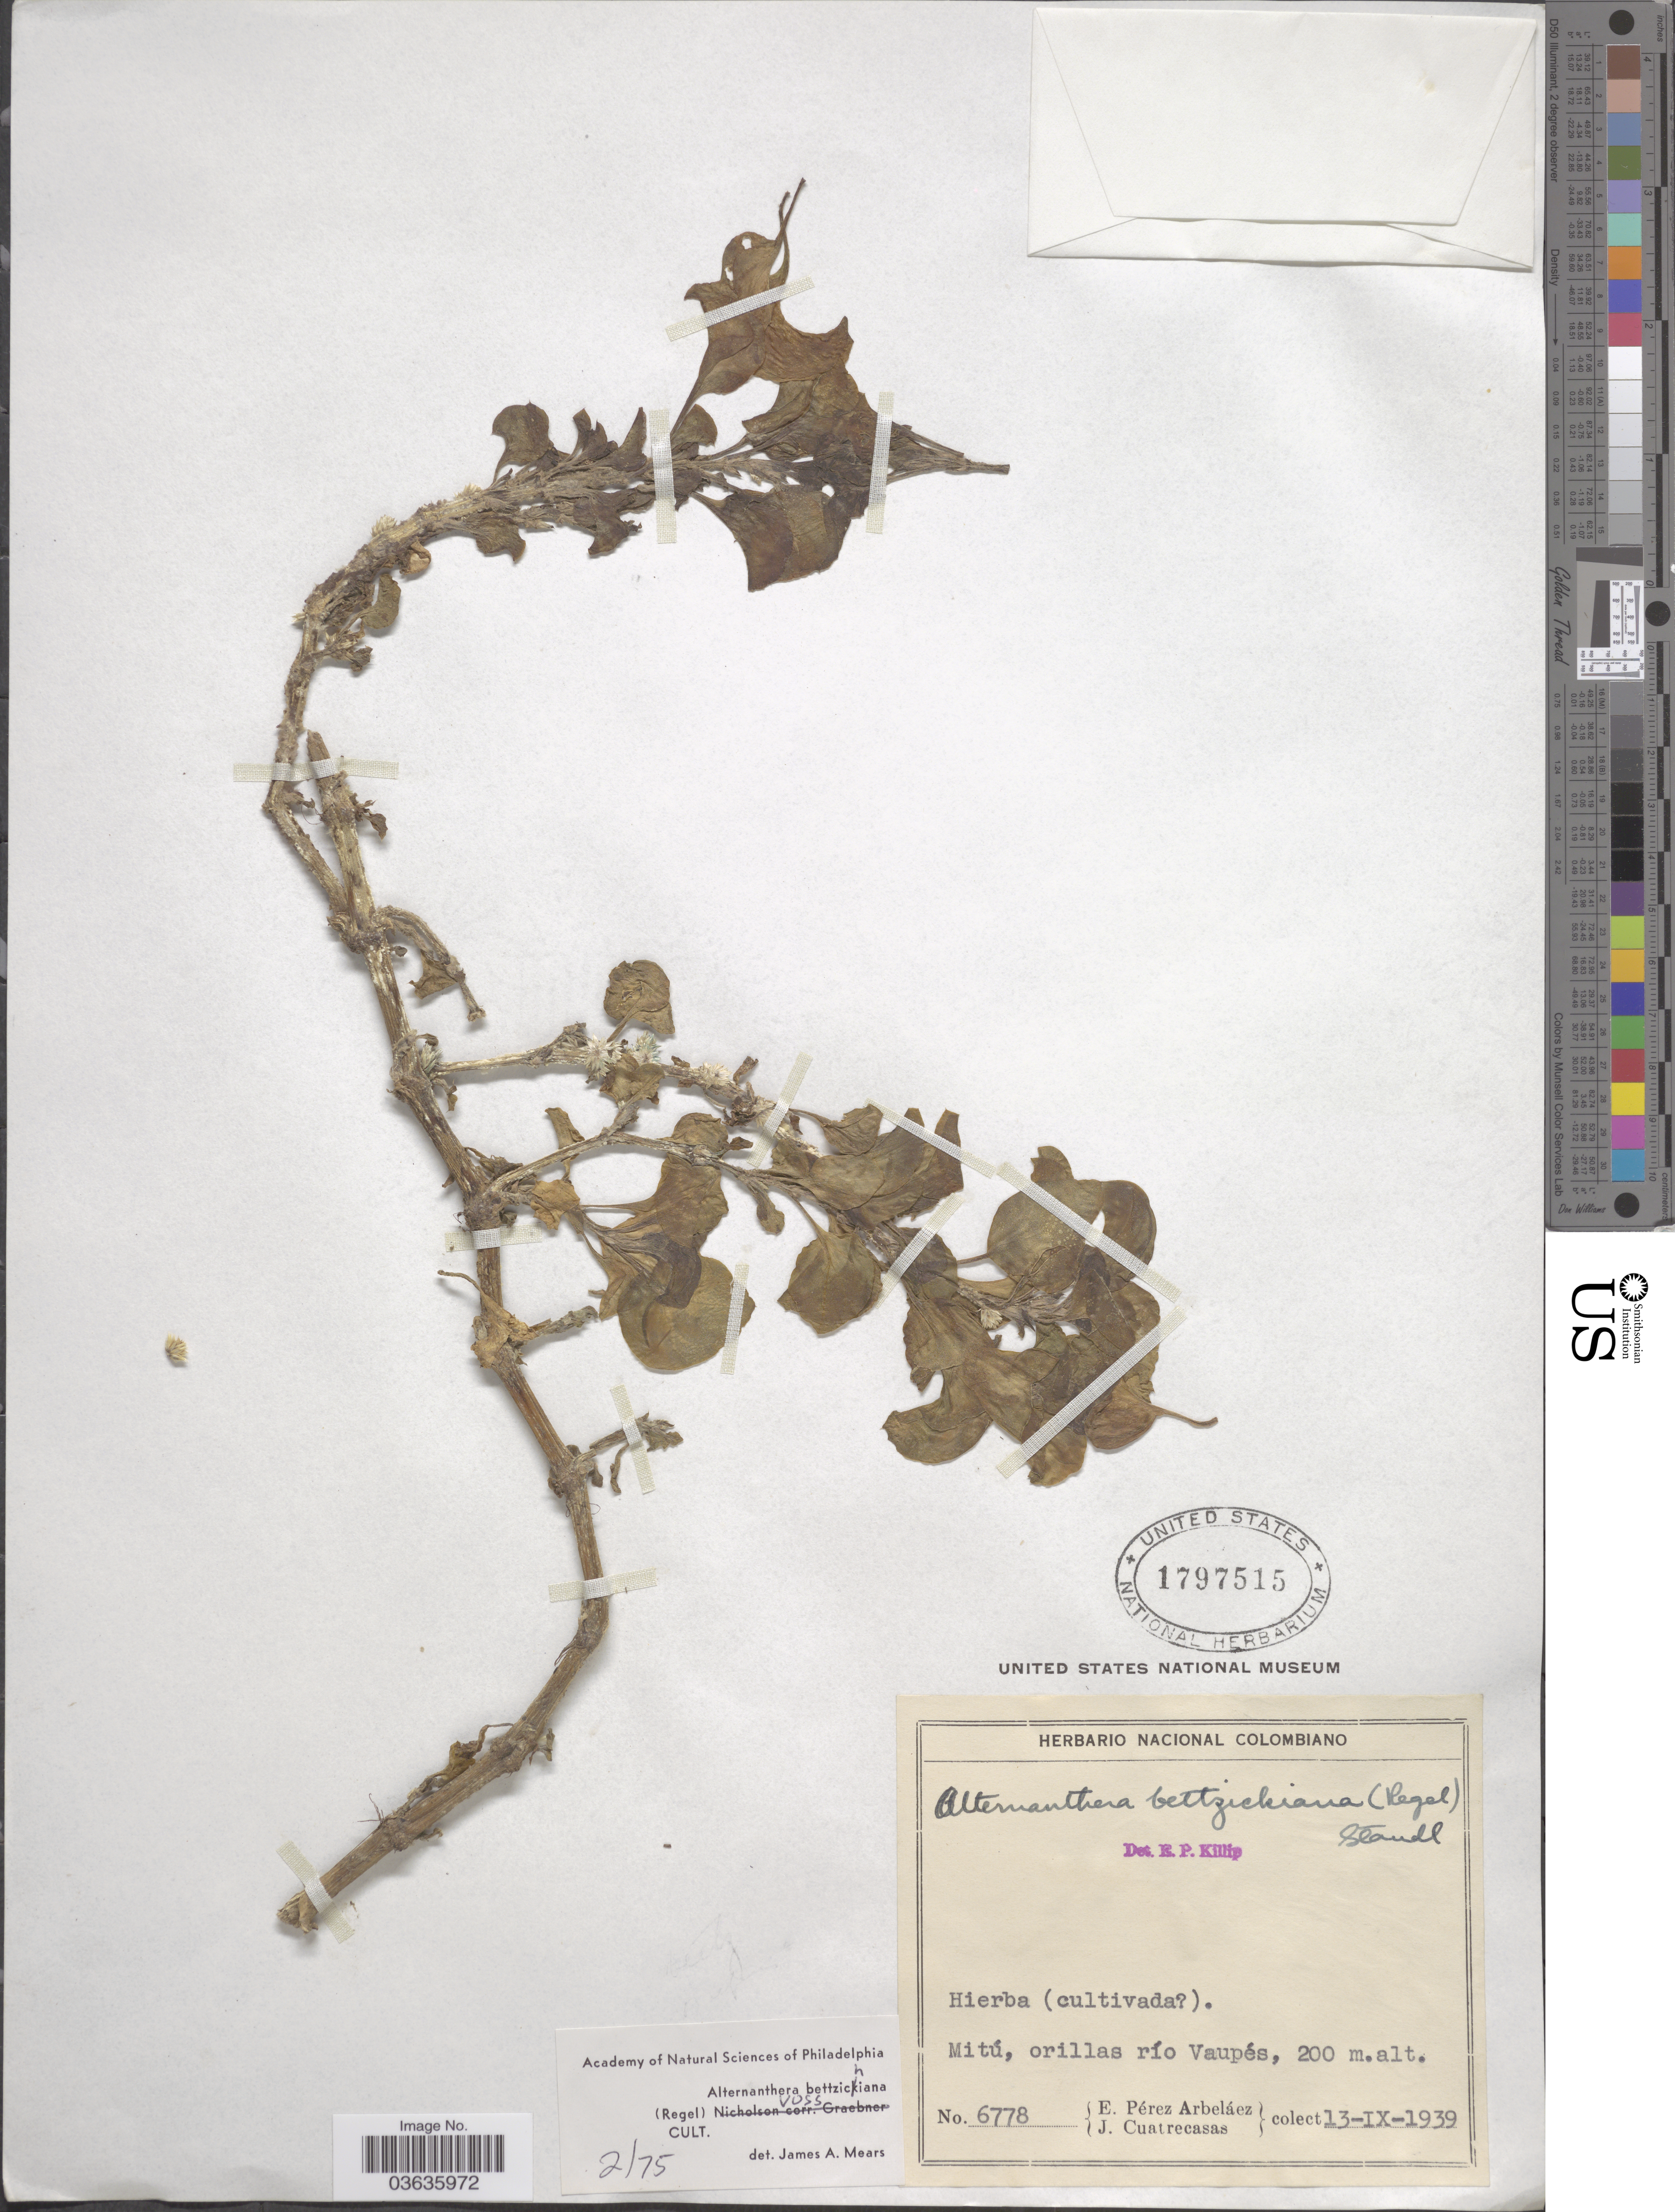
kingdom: Plantae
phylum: Tracheophyta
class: Magnoliopsida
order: Caryophyllales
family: Amaranthaceae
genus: Alternanthera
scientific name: Alternanthera bettzickiana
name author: (Regel) G. Nicholson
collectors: E. Pérez Arbeláez & J. Cuatrecasas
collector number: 6778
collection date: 1939-09-13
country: Colombia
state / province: Vaupés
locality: Mitú, orillas río Vaupés.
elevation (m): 200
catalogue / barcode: US 1797515